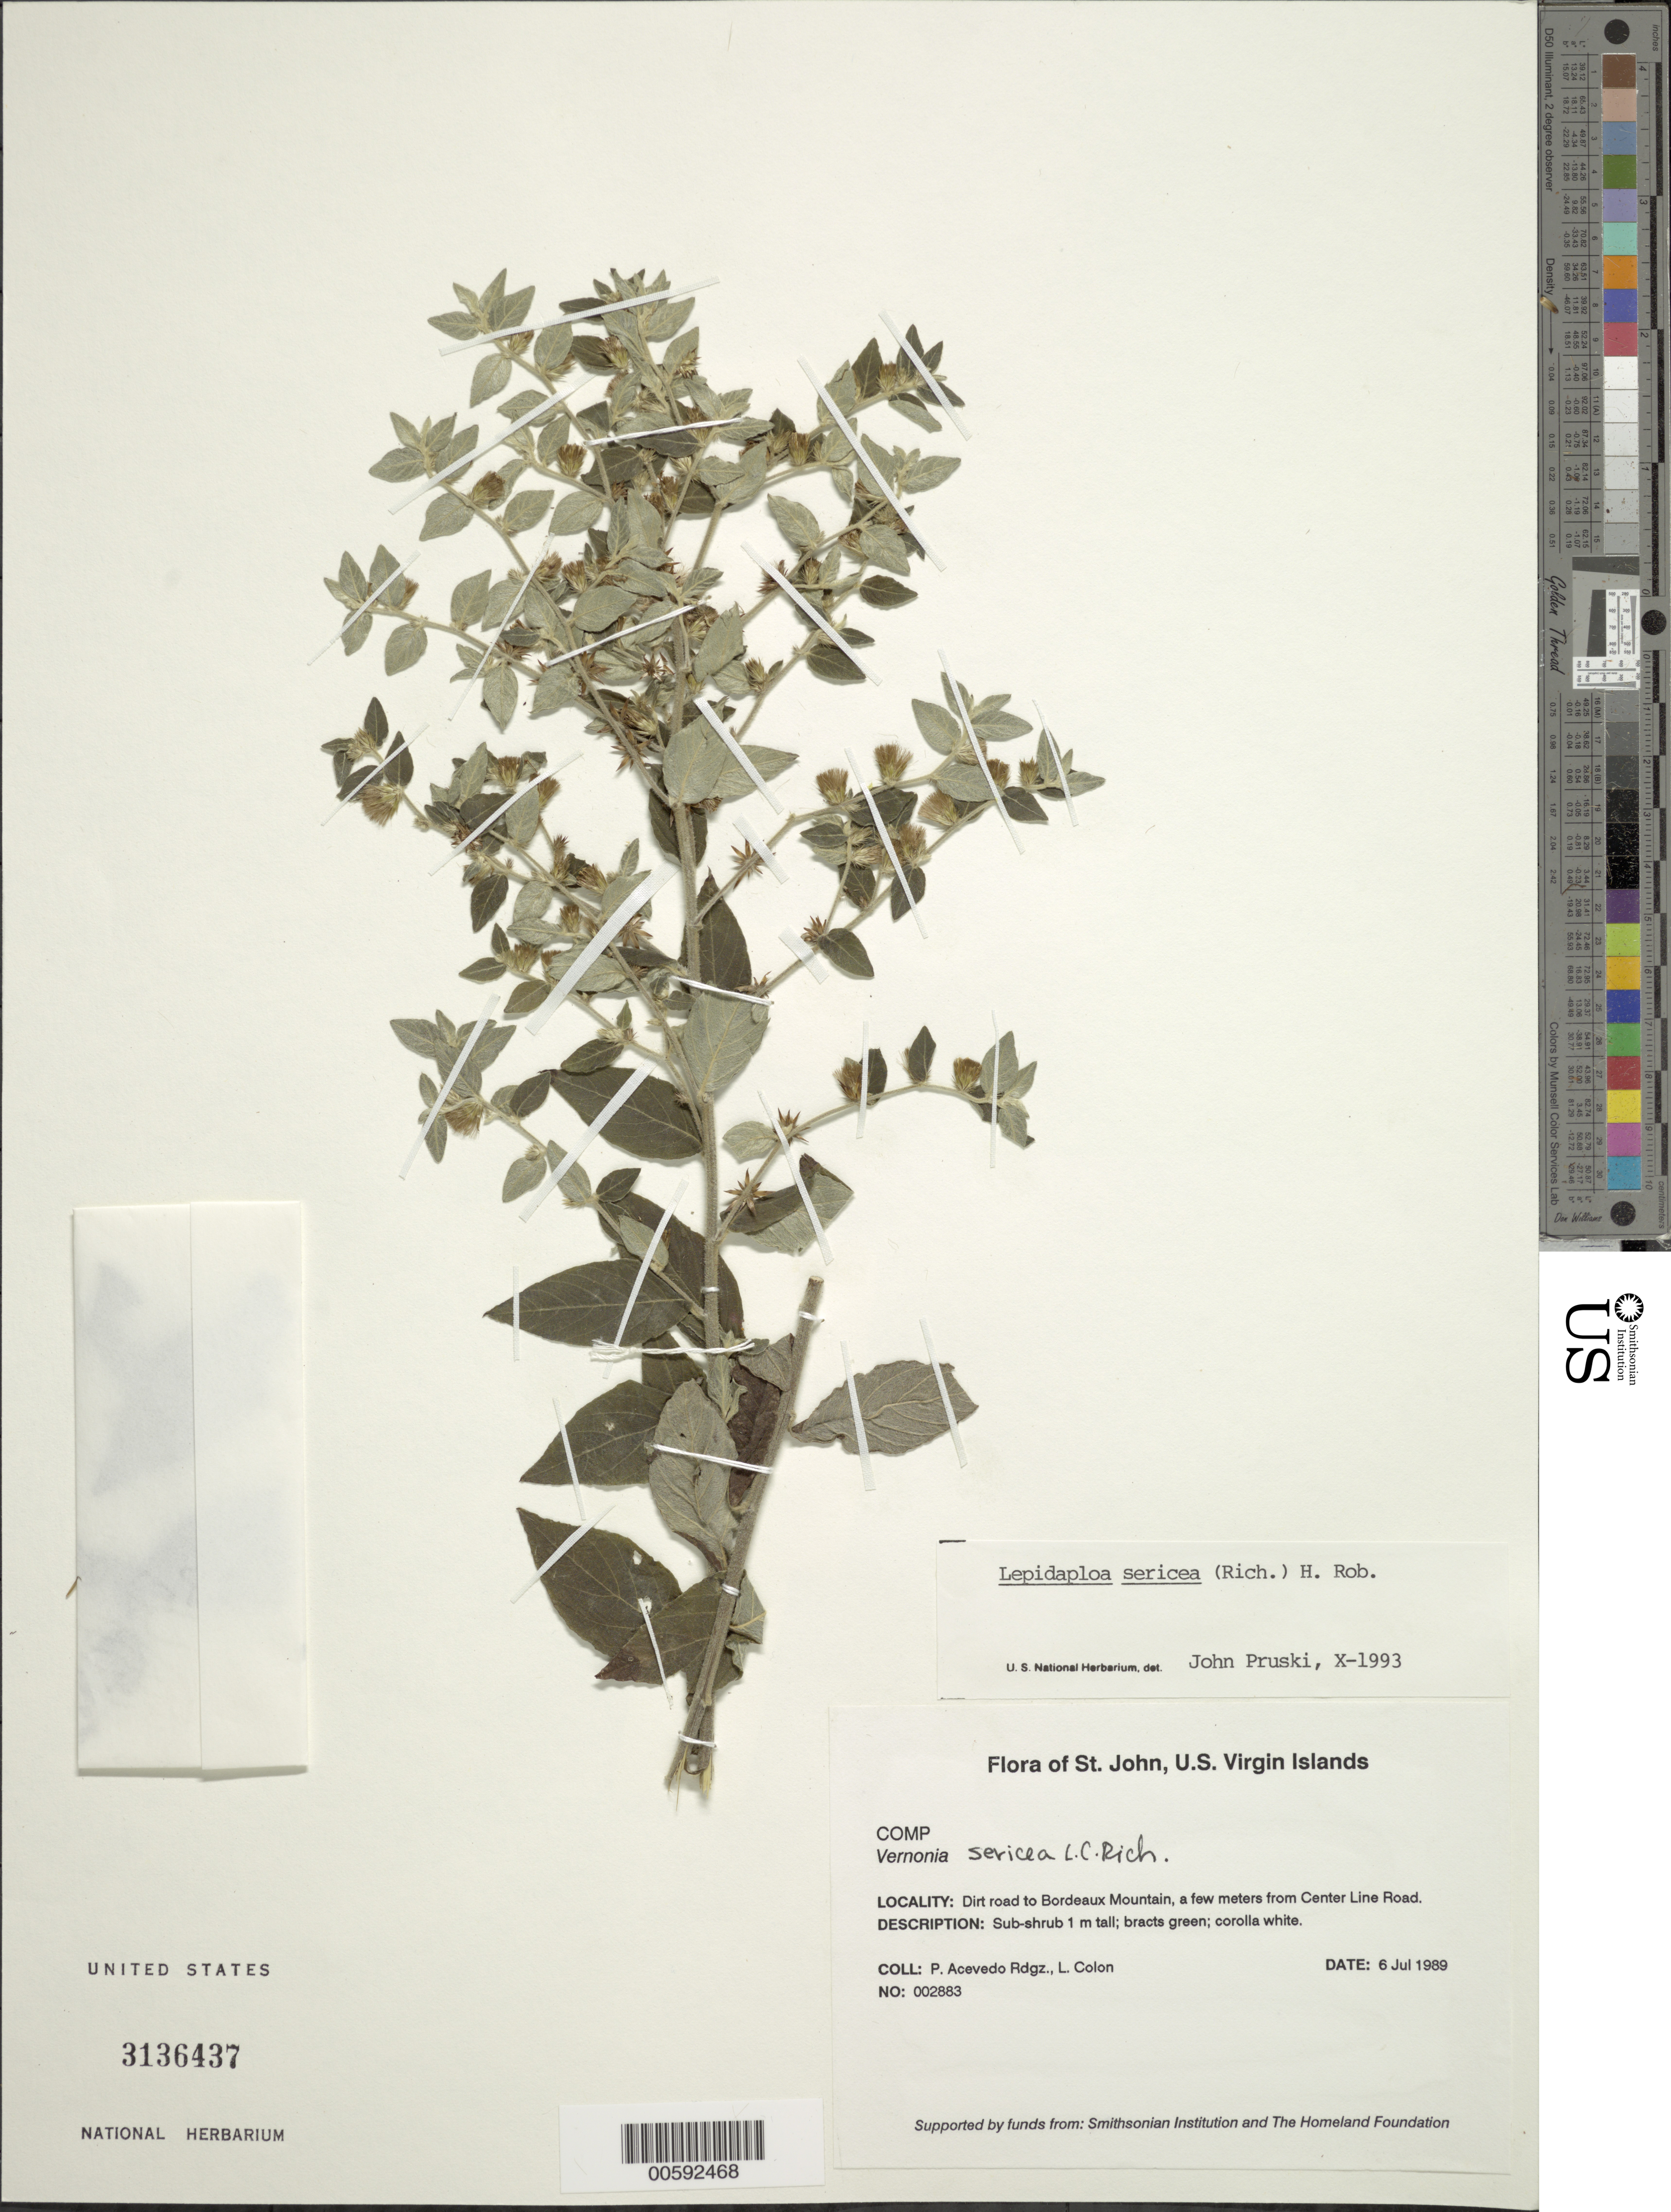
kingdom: Plantae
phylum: Tracheophyta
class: Magnoliopsida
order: Asterales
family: Asteraceae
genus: Lepidaploa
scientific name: Lepidaploa sericea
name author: (Rich.) H. Rob.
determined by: Pruski, J. F.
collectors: P. Acevedo-Rodr. & L. Colon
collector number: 2883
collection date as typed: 06 Jul 1989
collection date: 1989-07-06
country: U.S. Virgin Islands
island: St. John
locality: Coral Bay Quarter; along dirt road to Bordeaux Mountain, a few meters from Center Line Road.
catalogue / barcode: US 3136437